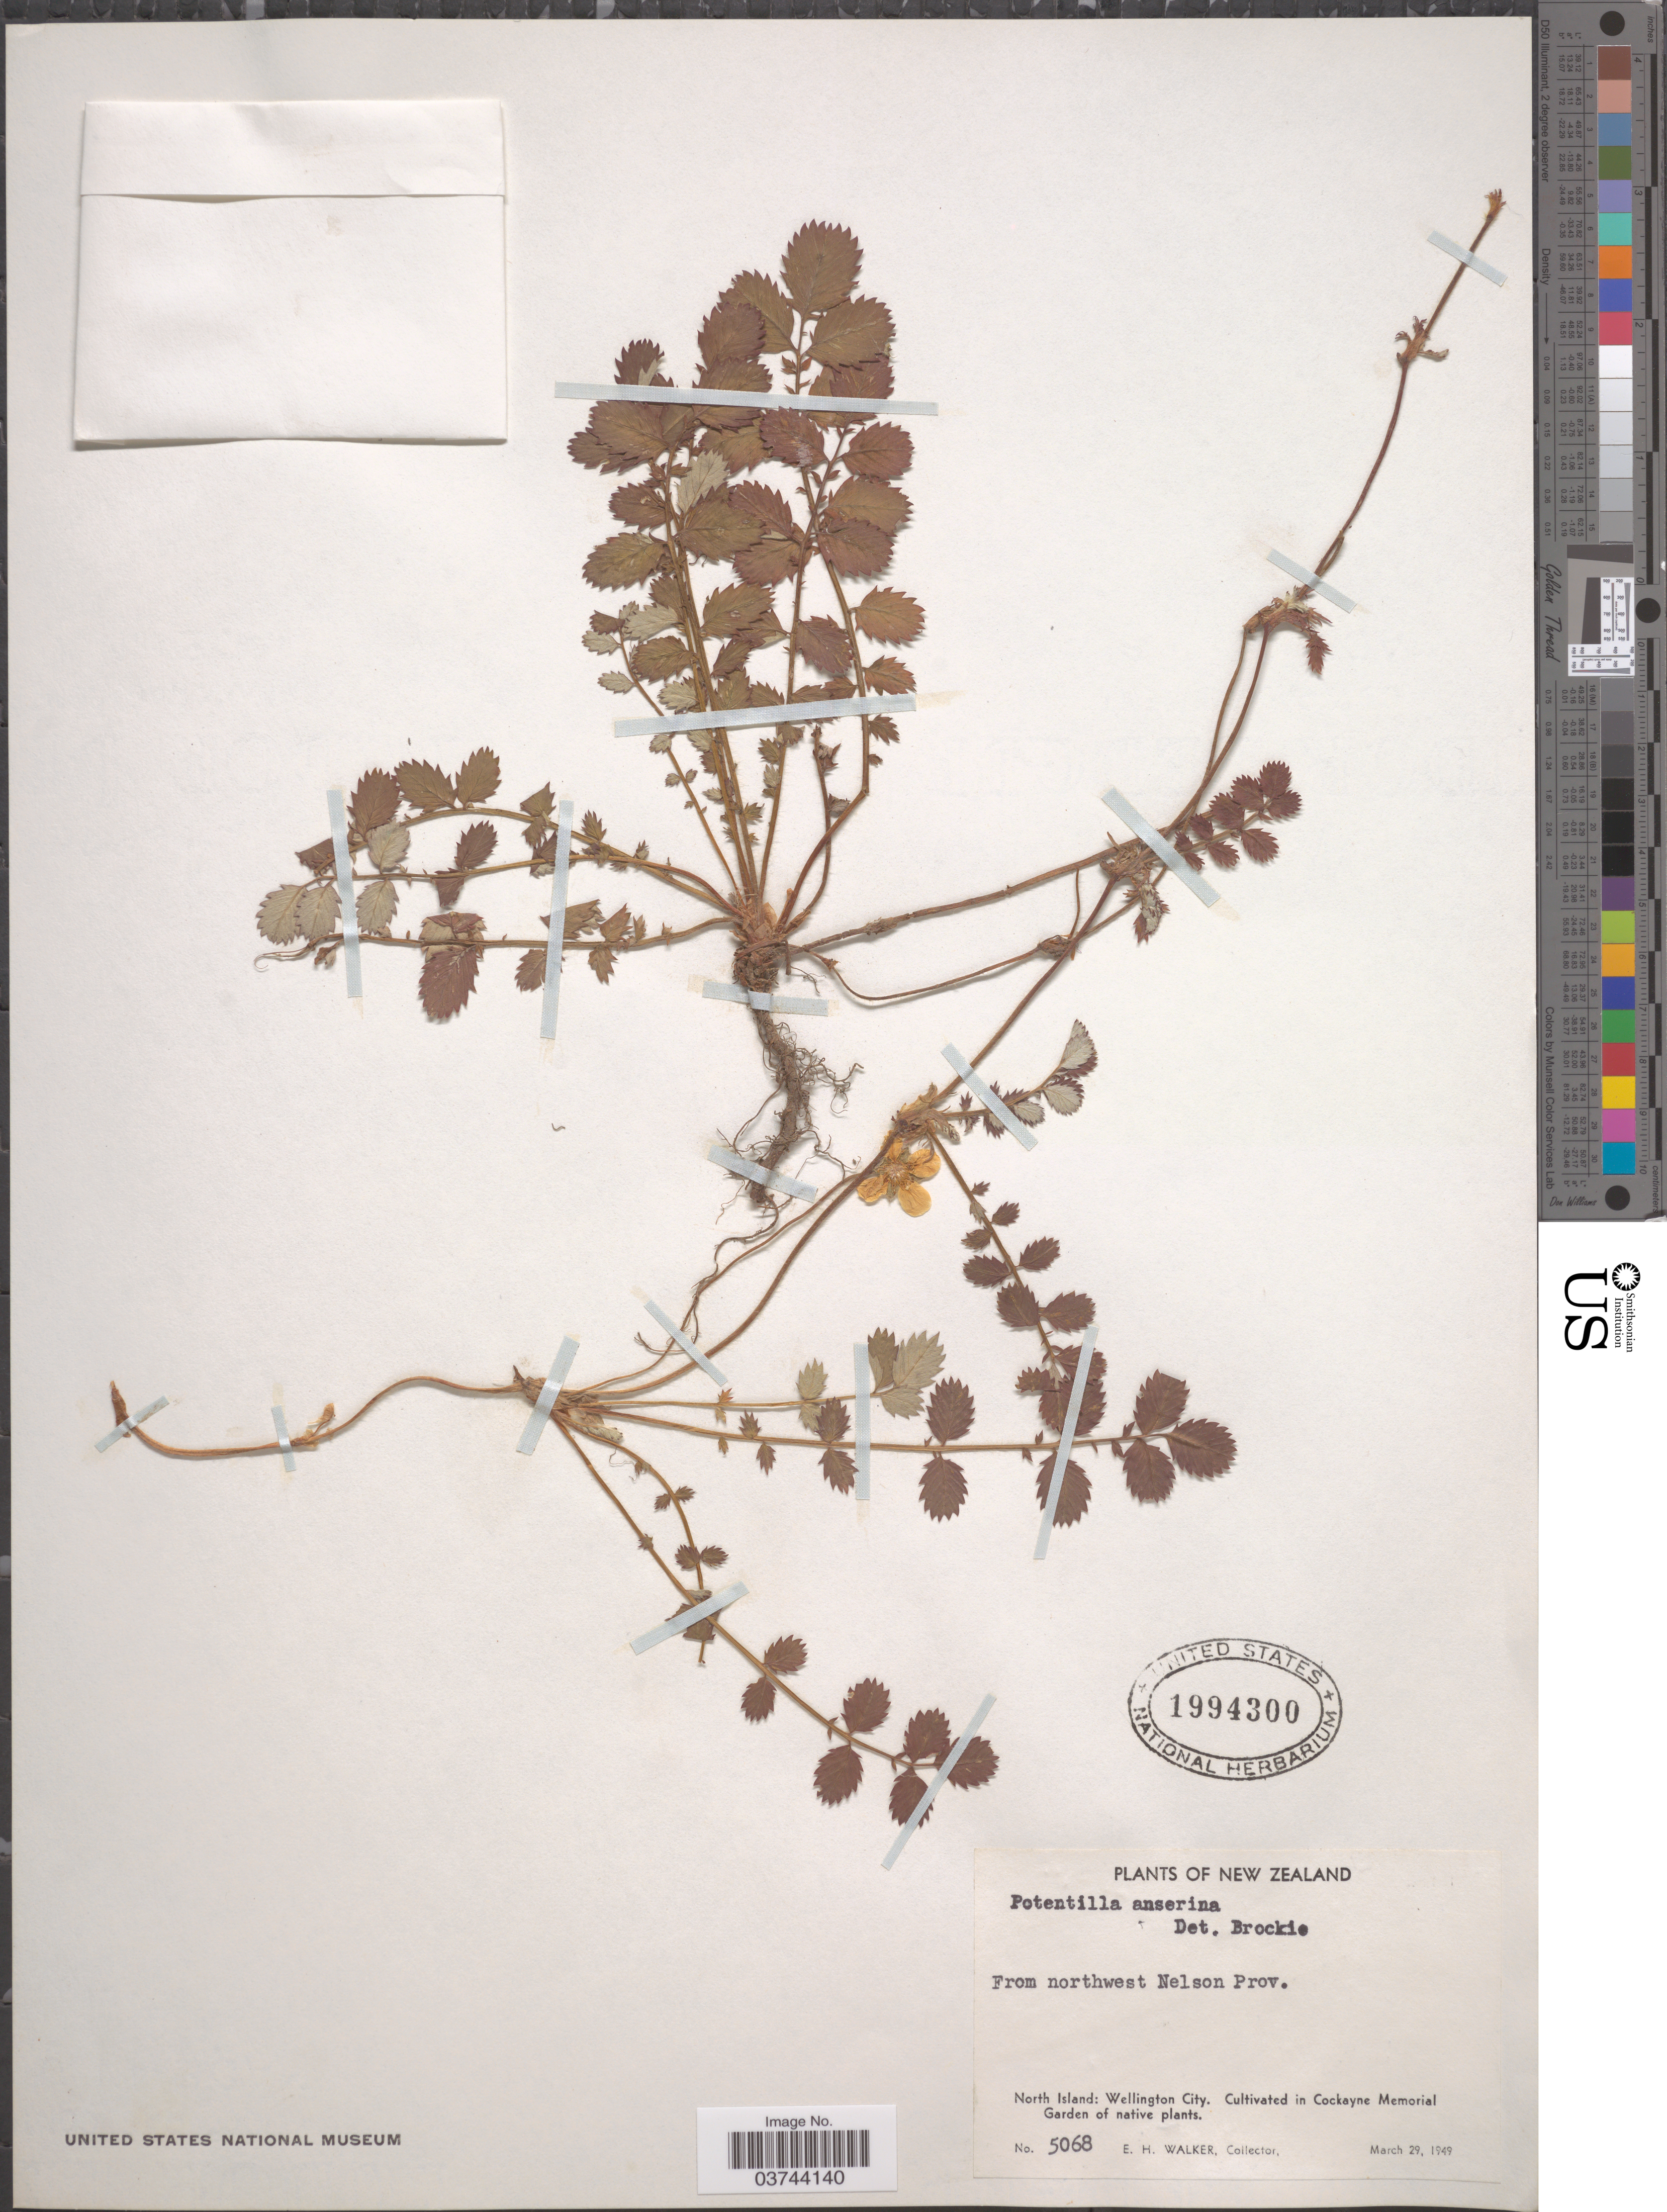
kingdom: Plantae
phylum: Tracheophyta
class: Magnoliopsida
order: Rosales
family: Rosaceae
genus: Argentina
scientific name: Argentina anserinoides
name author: (Raoul) Holub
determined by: Strong, Mark T., (BOT), Smithsonian Institution - National Museum of Natural History (UNITED STATES)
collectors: E. H. Walker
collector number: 5068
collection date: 1949-03-29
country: New Zealand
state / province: Wellington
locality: North Island: Wellington City. Cockayne Memorial Garden of native plants.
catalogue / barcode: US 1994300